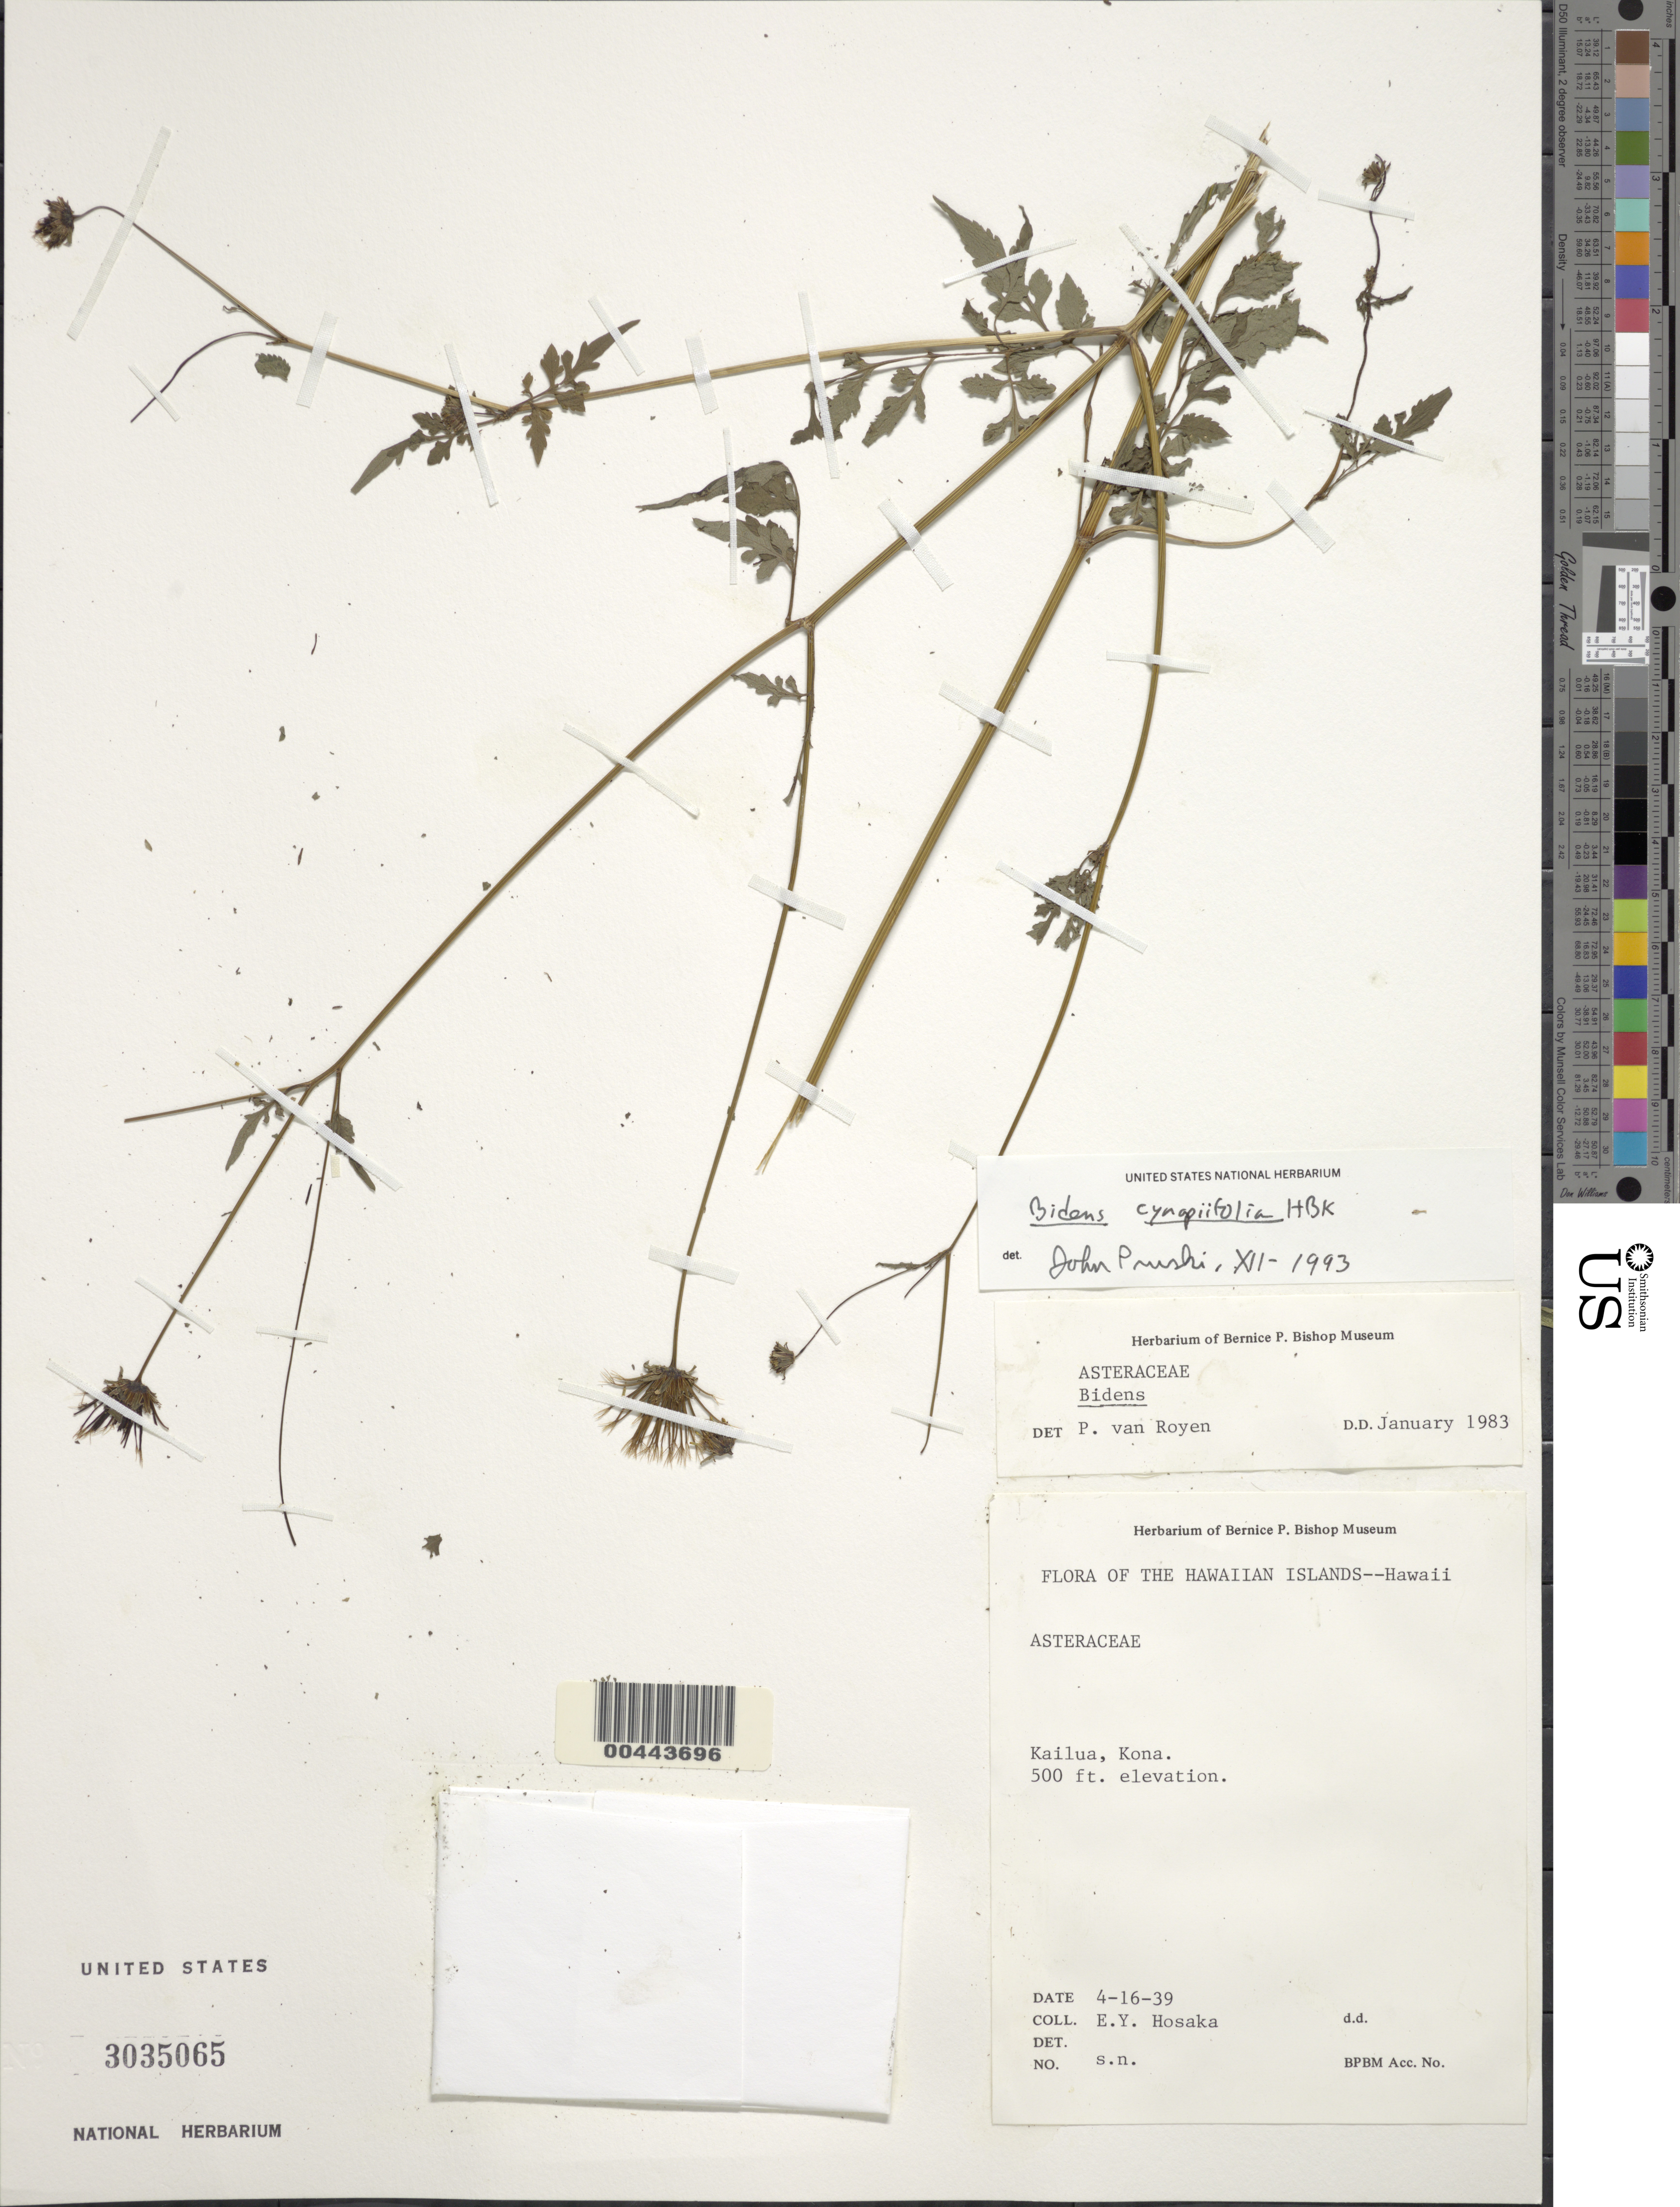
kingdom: Plantae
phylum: Tracheophyta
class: Magnoliopsida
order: Asterales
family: Asteraceae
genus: Bidens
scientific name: Bidens cynapiifolia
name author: Kunth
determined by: Pruski, J. F.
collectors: E. Y. Hosaka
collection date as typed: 16 Apr 1939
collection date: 1939-04-16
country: United States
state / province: Hawaii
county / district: Kauai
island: Kaua'i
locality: Kailua, Kona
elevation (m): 152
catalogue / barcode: US 3035065